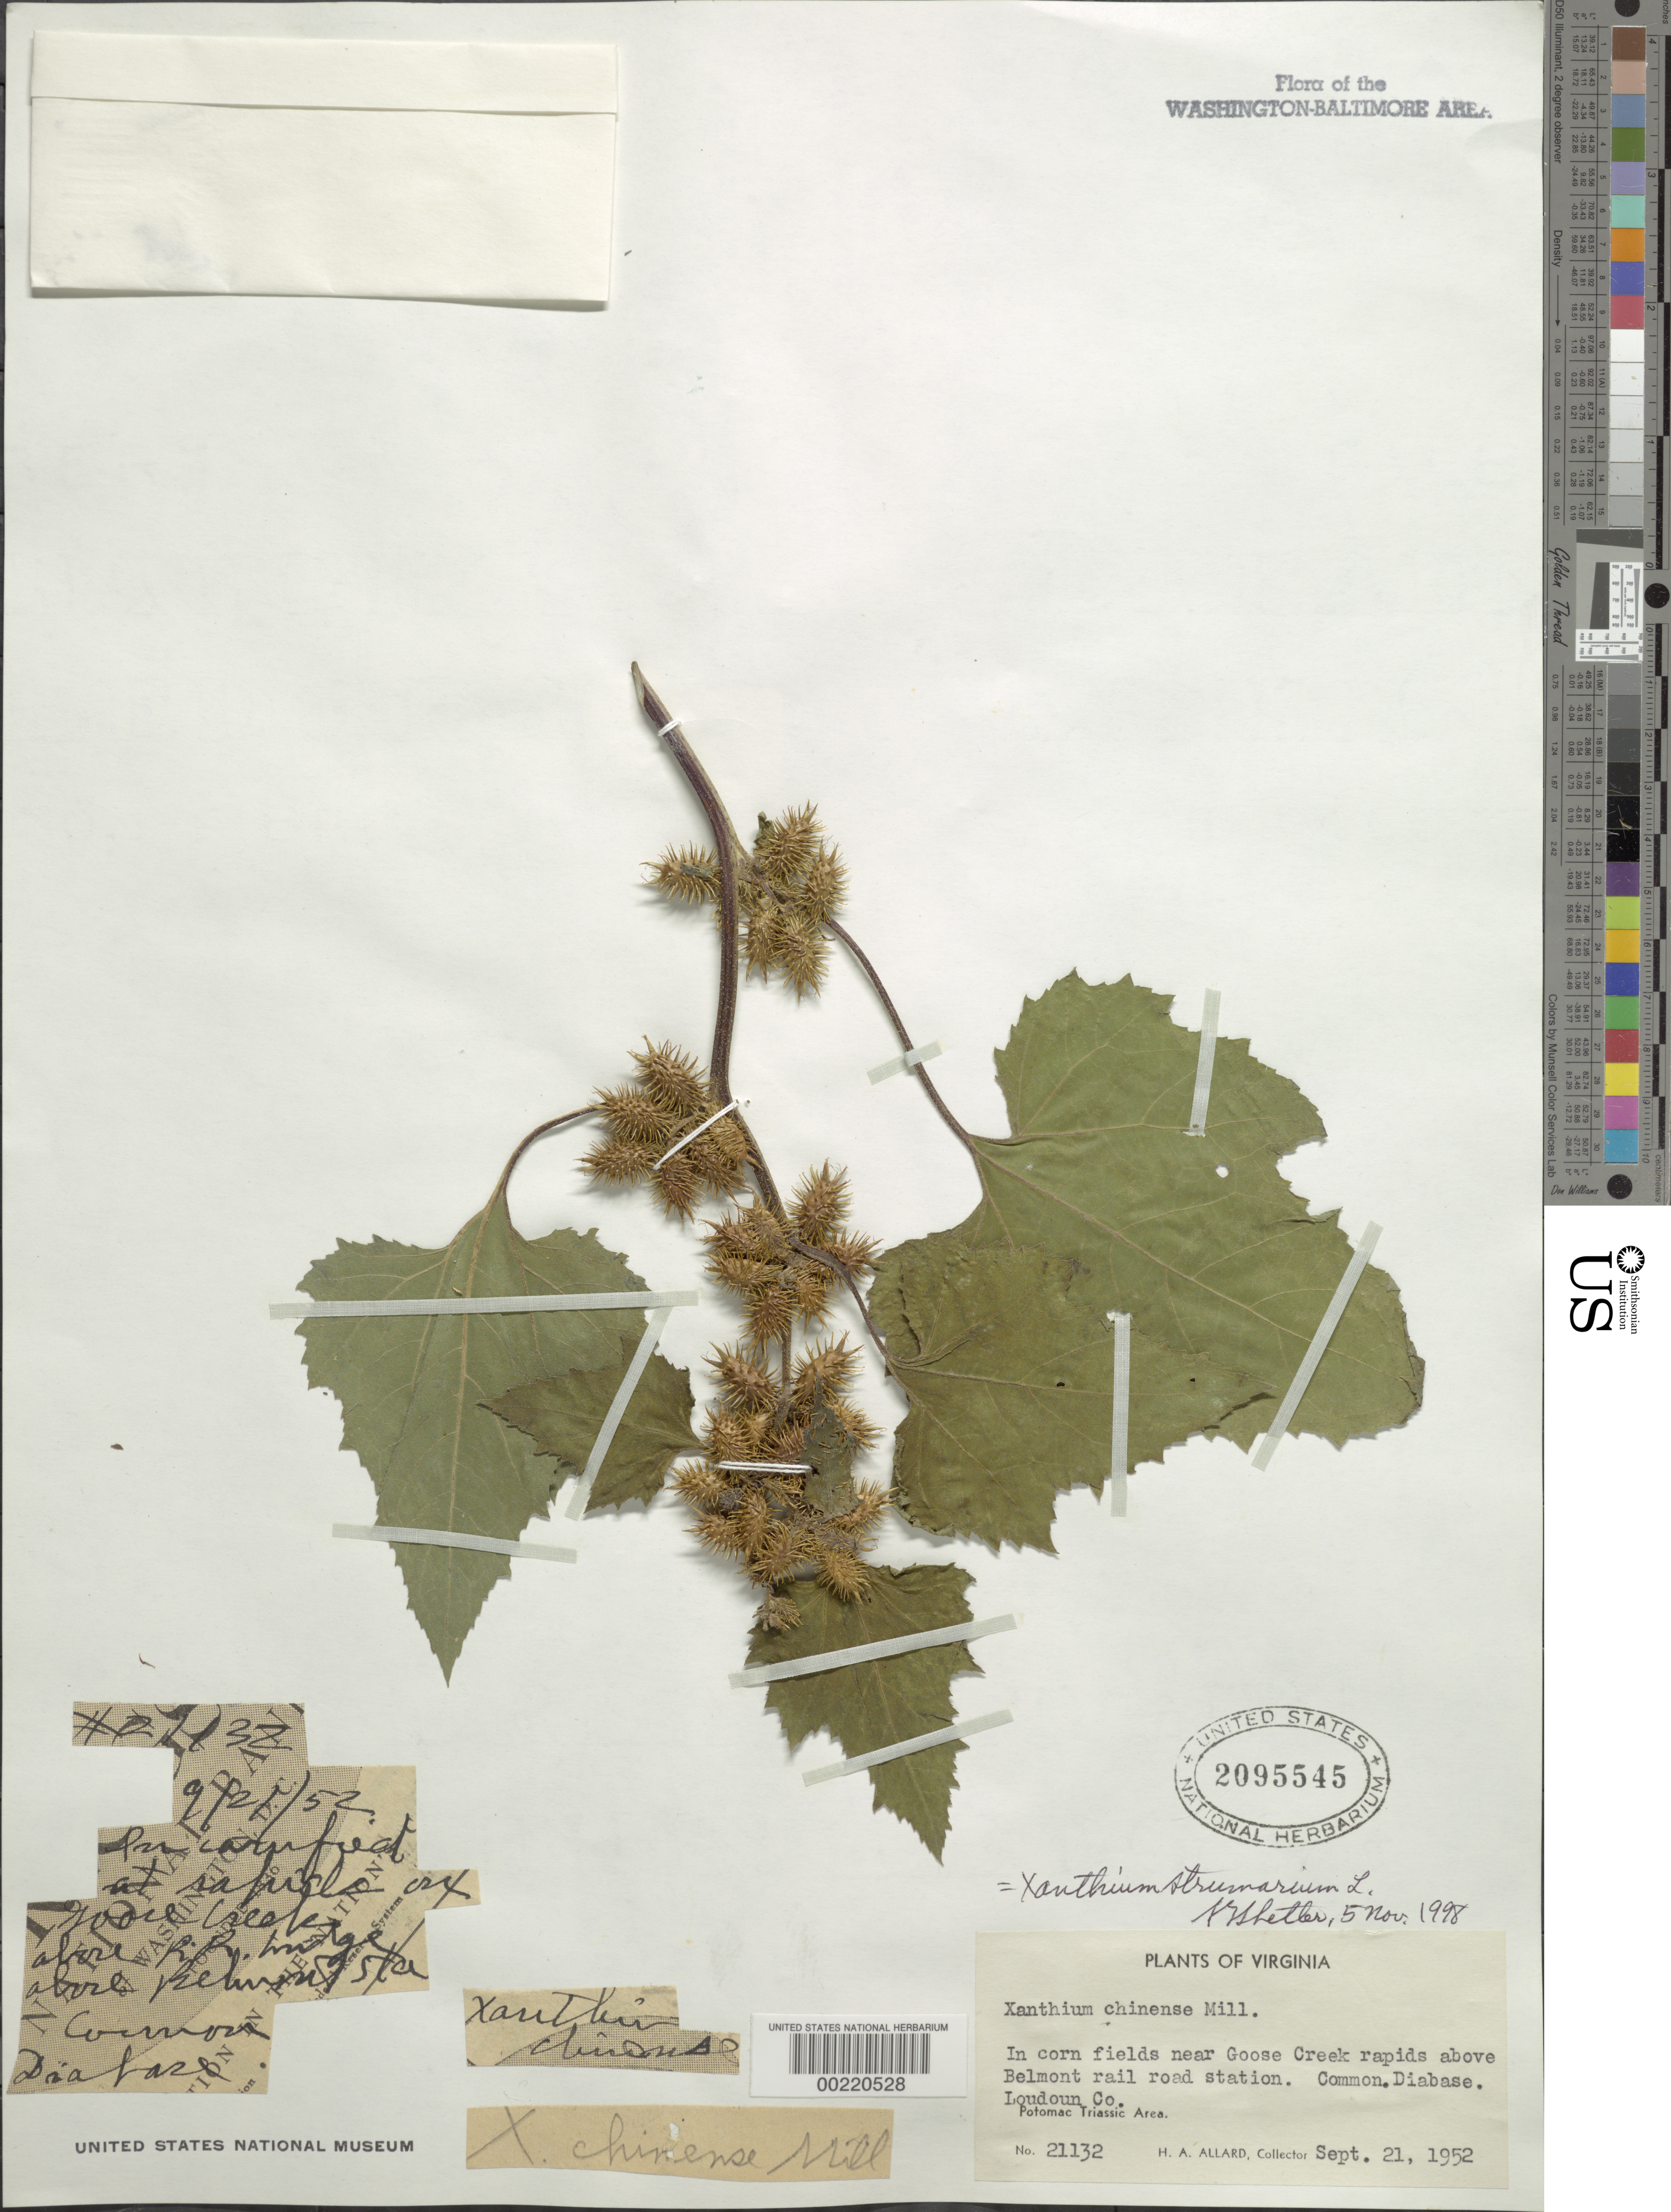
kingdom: Plantae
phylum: Tracheophyta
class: Magnoliopsida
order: Asterales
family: Asteraceae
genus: Xanthium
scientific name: Xanthium strumarium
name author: L.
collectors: H. A. Allard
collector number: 21132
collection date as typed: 21 Sep 1952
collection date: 1952-09-21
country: United States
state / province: Virginia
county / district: Loudoun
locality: Goose Creek above Belmont Railroad Station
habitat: Corn fields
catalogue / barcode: US 2095545